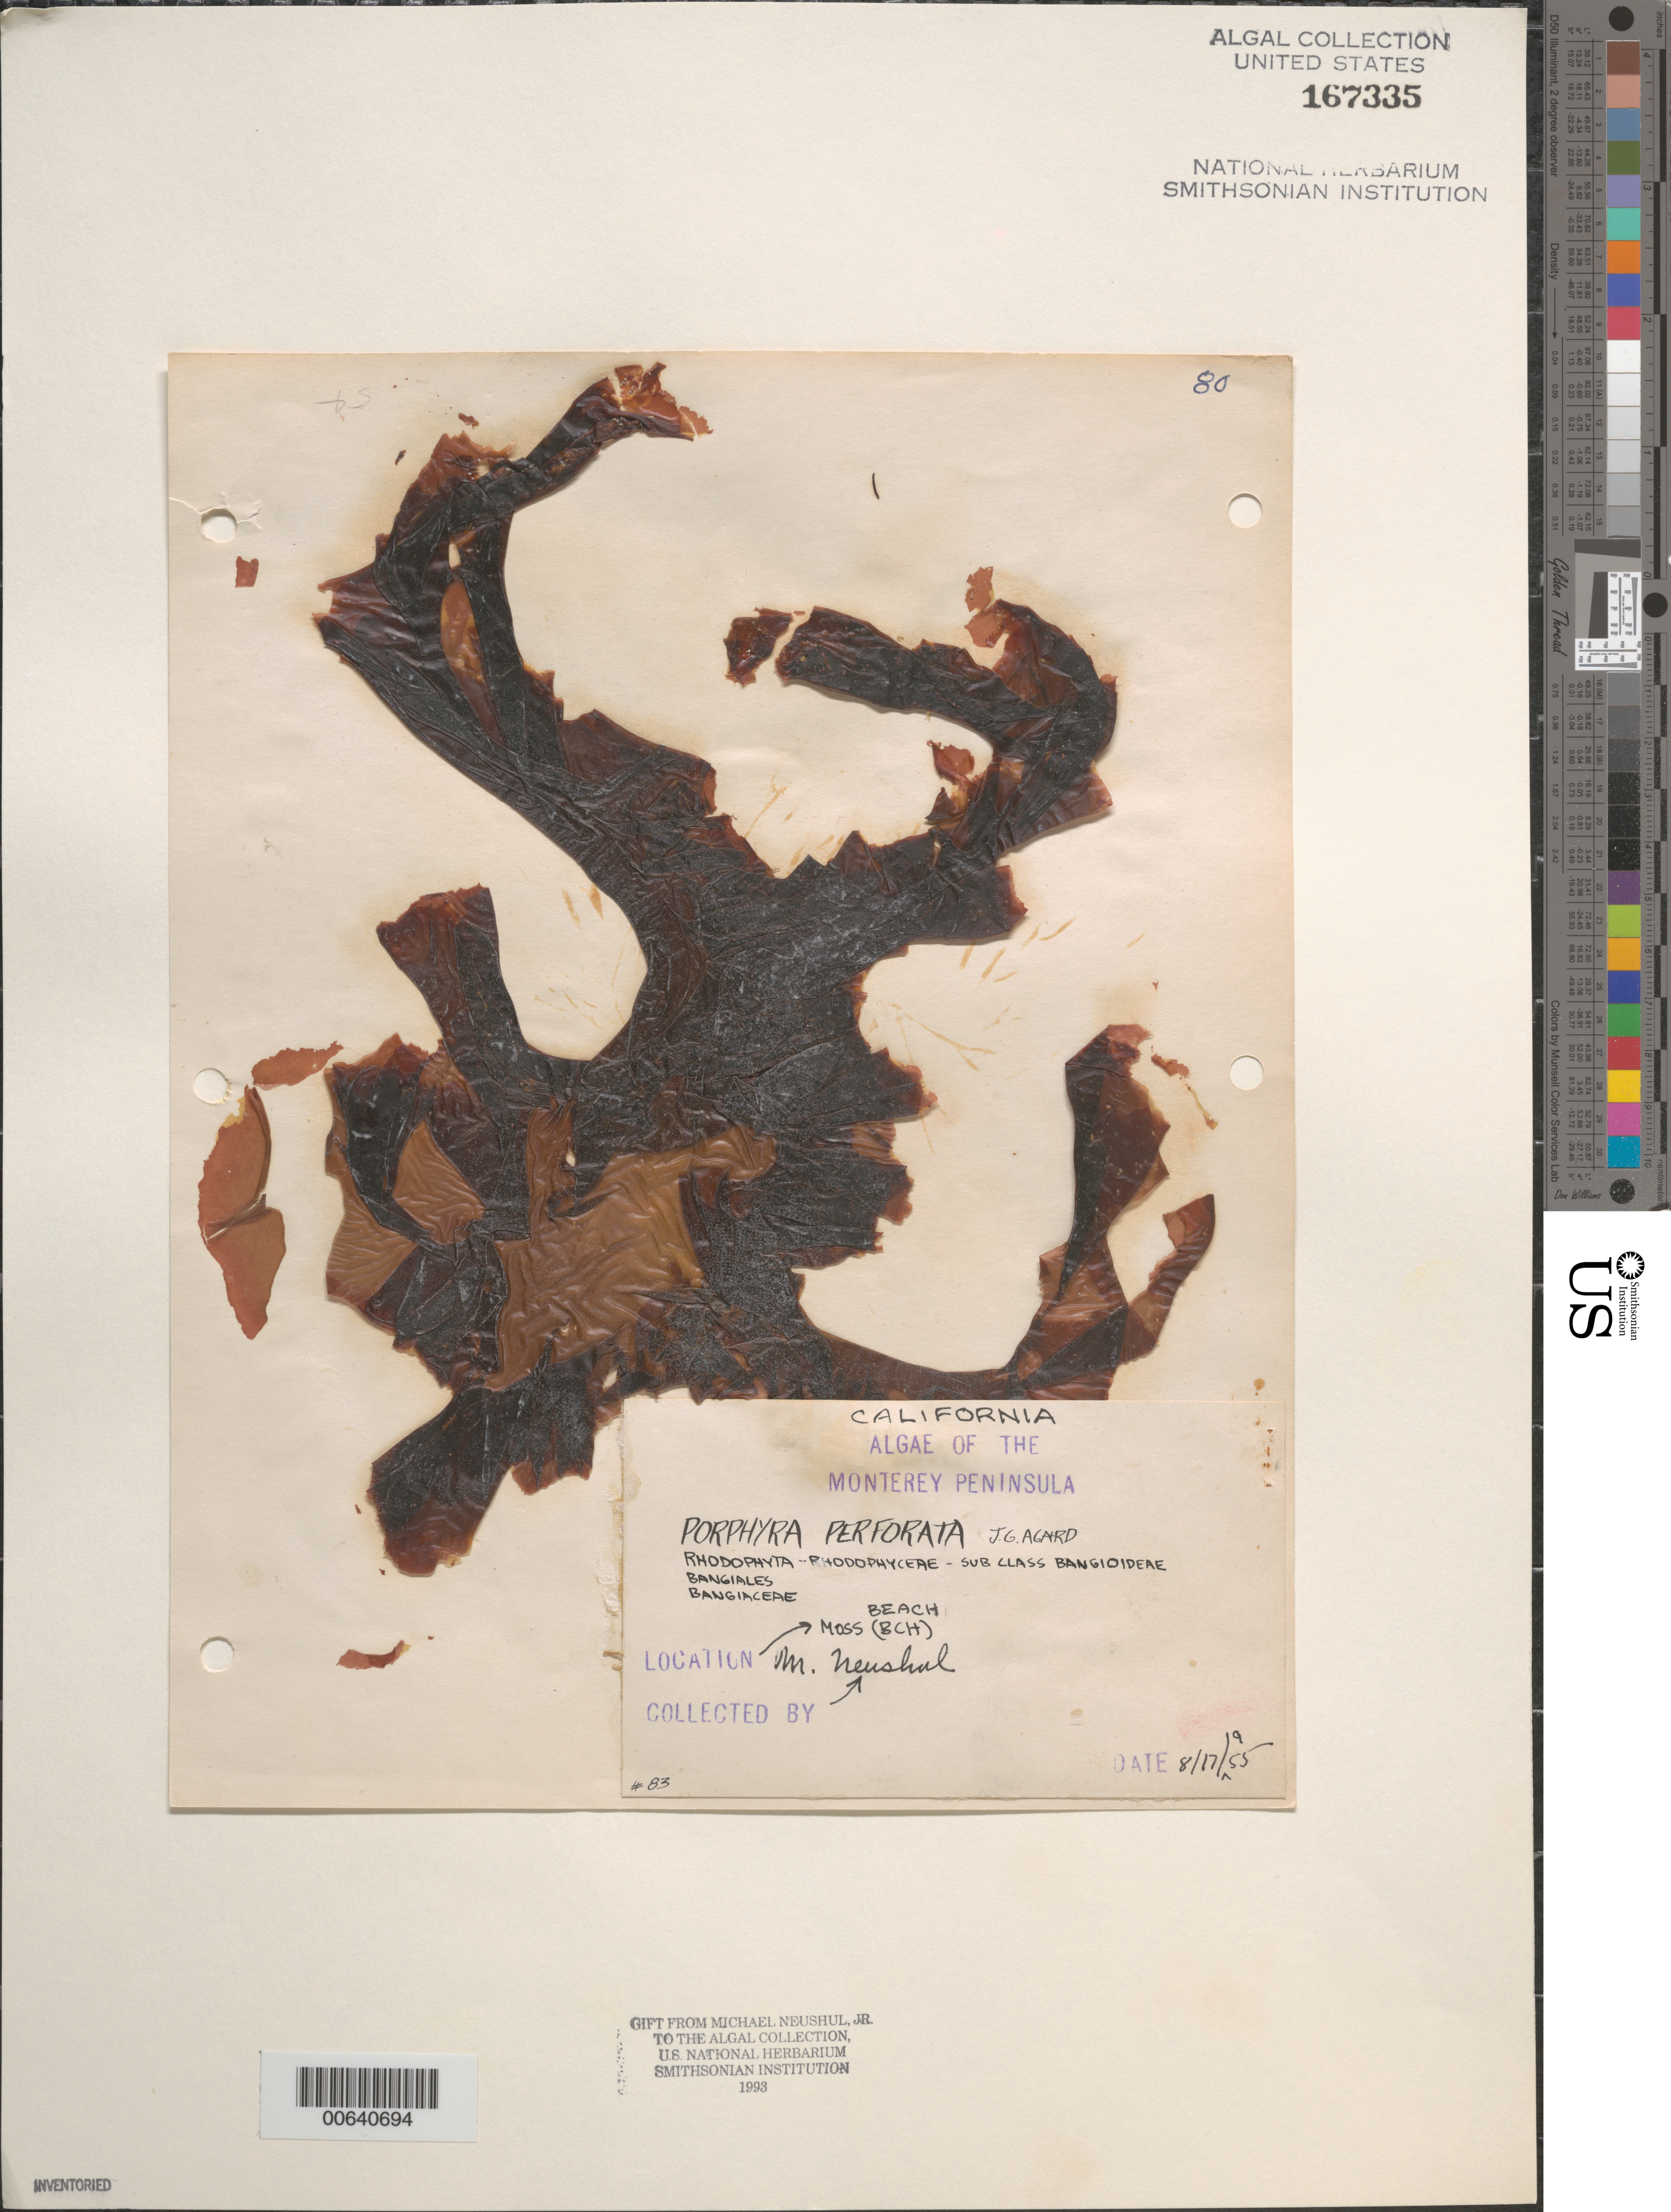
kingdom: Plantae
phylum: Rhodophyta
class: Bangiophyceae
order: Bangiales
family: Bangiaceae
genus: Pyropia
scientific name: Pyropia perforata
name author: (J. Agardh) S.C. Lindstrom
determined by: Algae name updating Project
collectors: M. Neushul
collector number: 83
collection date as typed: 17 Aug 1955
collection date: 1955-08-17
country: United States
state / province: California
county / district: Monterey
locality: Moss Beach, Monterey Peninsula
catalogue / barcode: US 167335